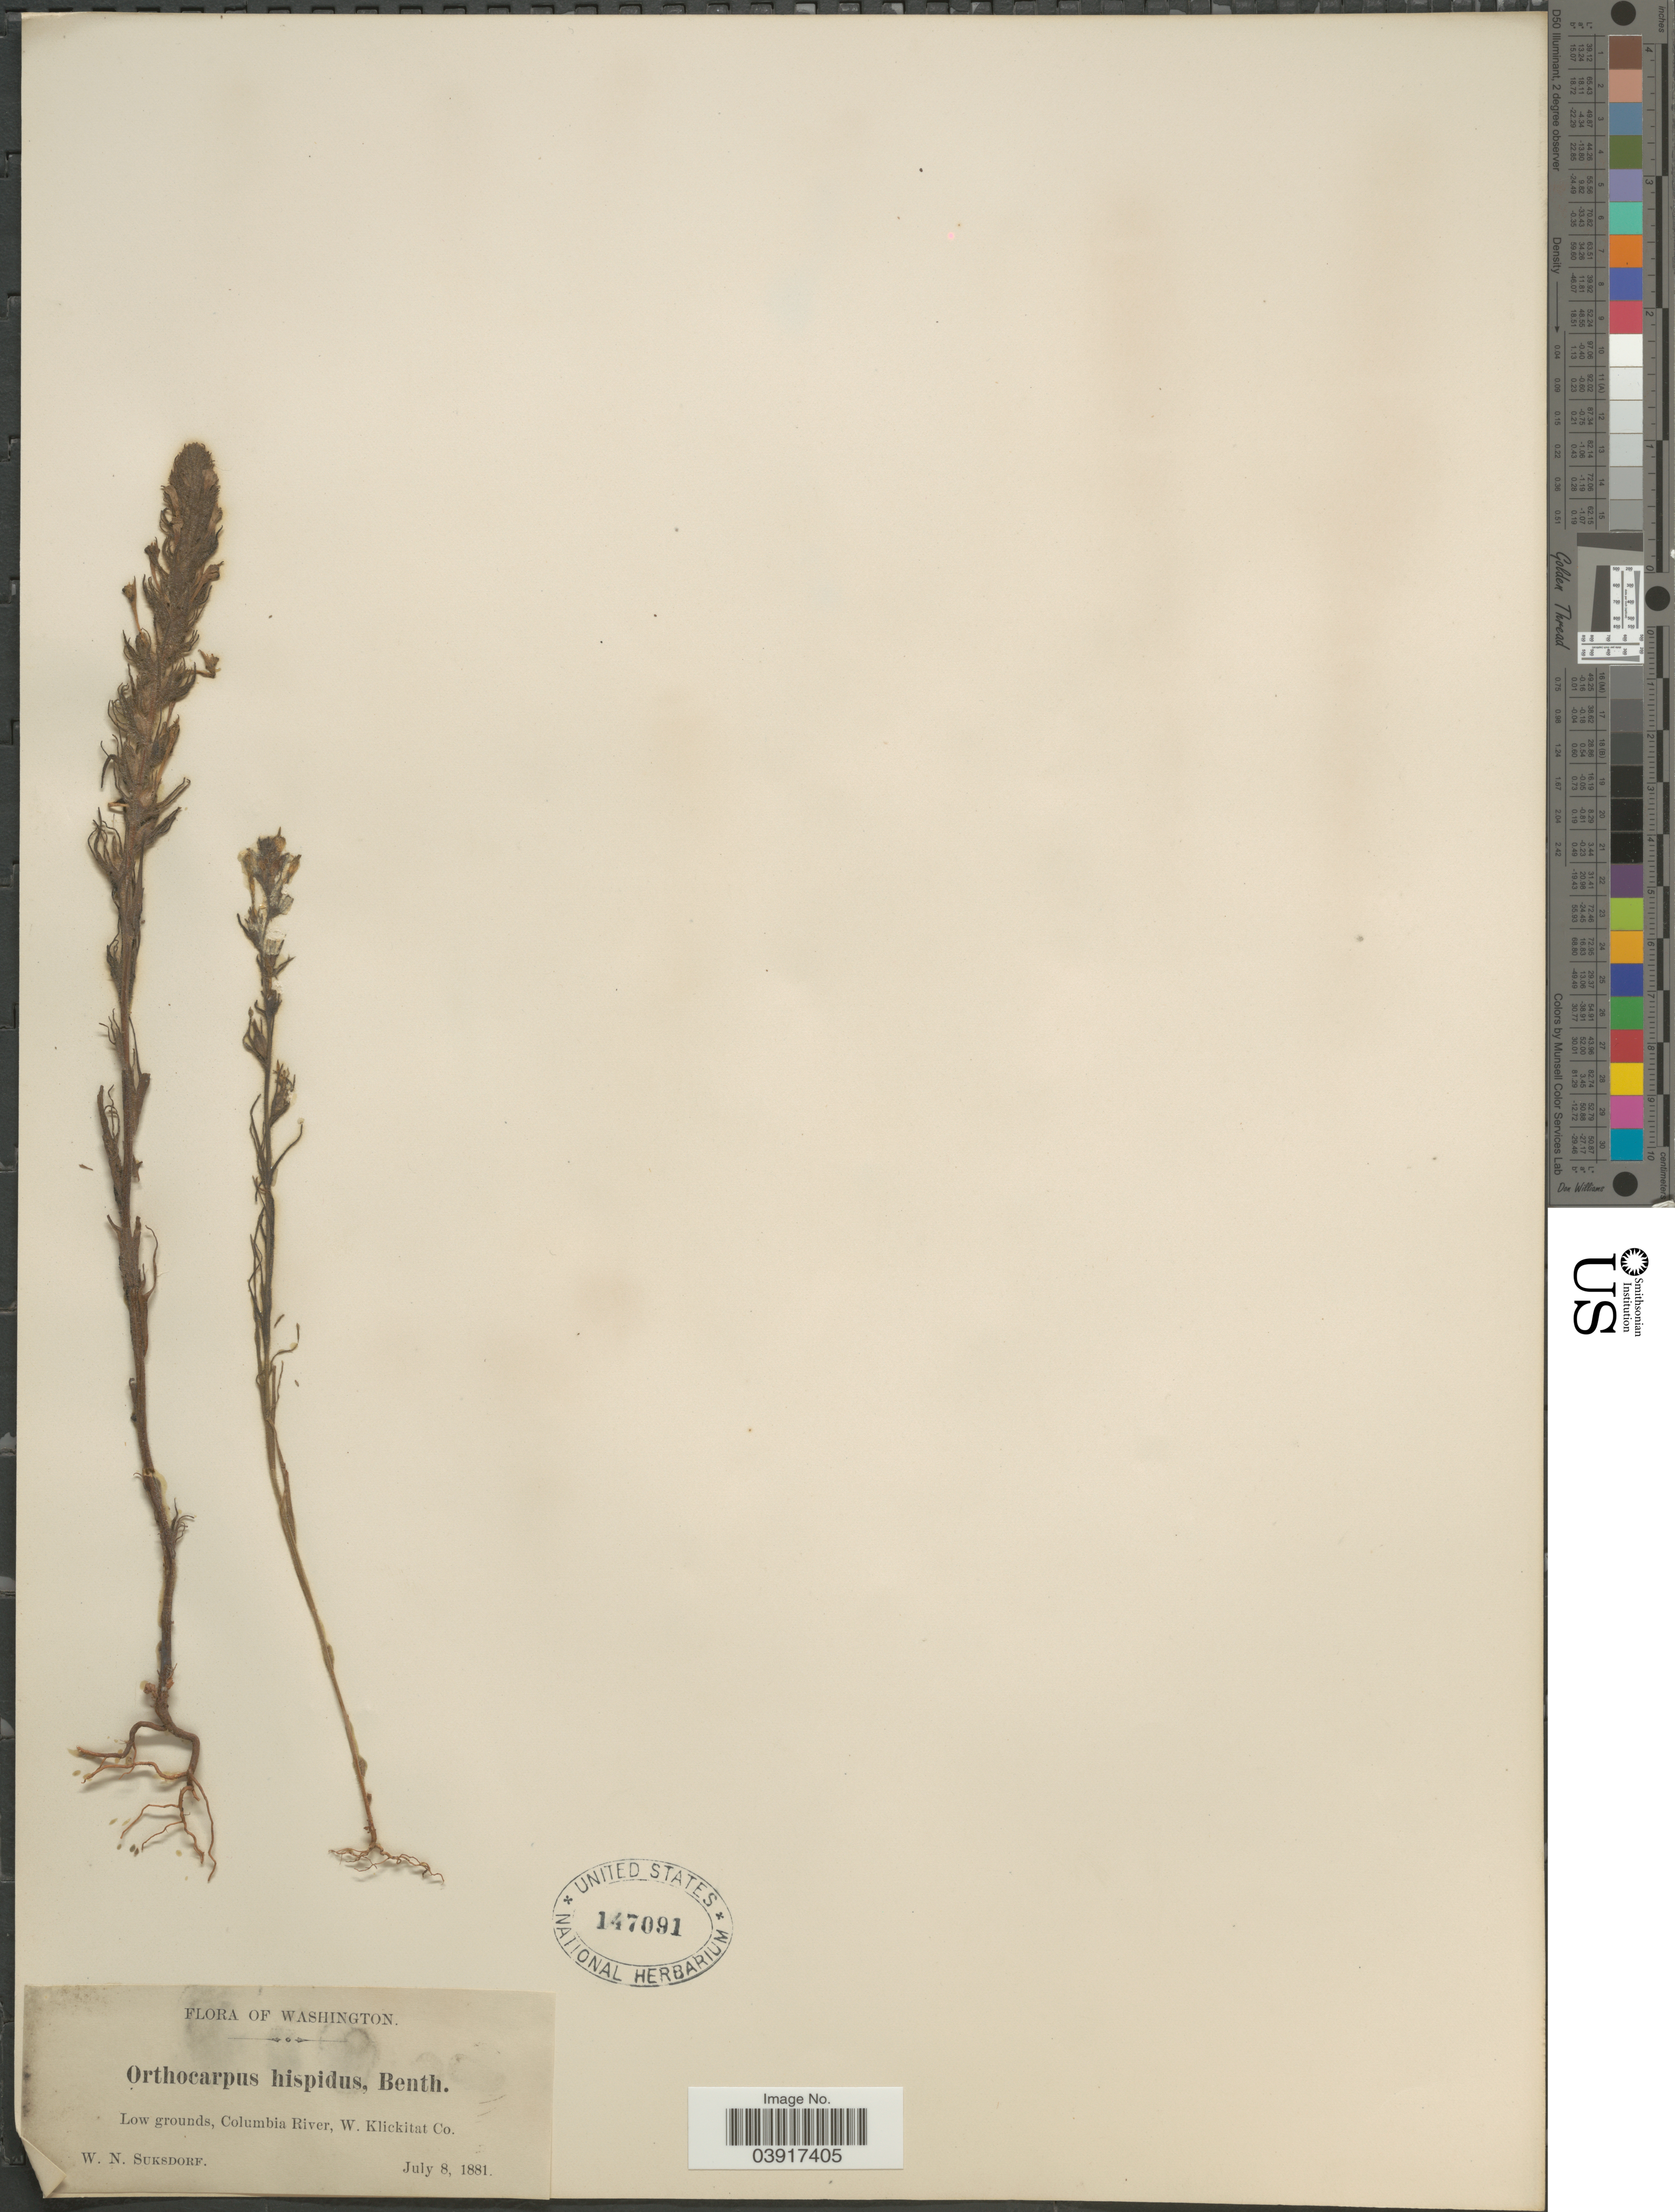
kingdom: Plantae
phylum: Tracheophyta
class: Magnoliopsida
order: Lamiales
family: Orobanchaceae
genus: Orthocarpus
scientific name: Orthocarpus hispidus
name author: Benth.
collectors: W. N. Suksdorf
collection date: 1881-07-08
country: United States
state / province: Washington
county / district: Klickitat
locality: Low grounds, Columbia River, W. Klickitat Co.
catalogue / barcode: US 147091